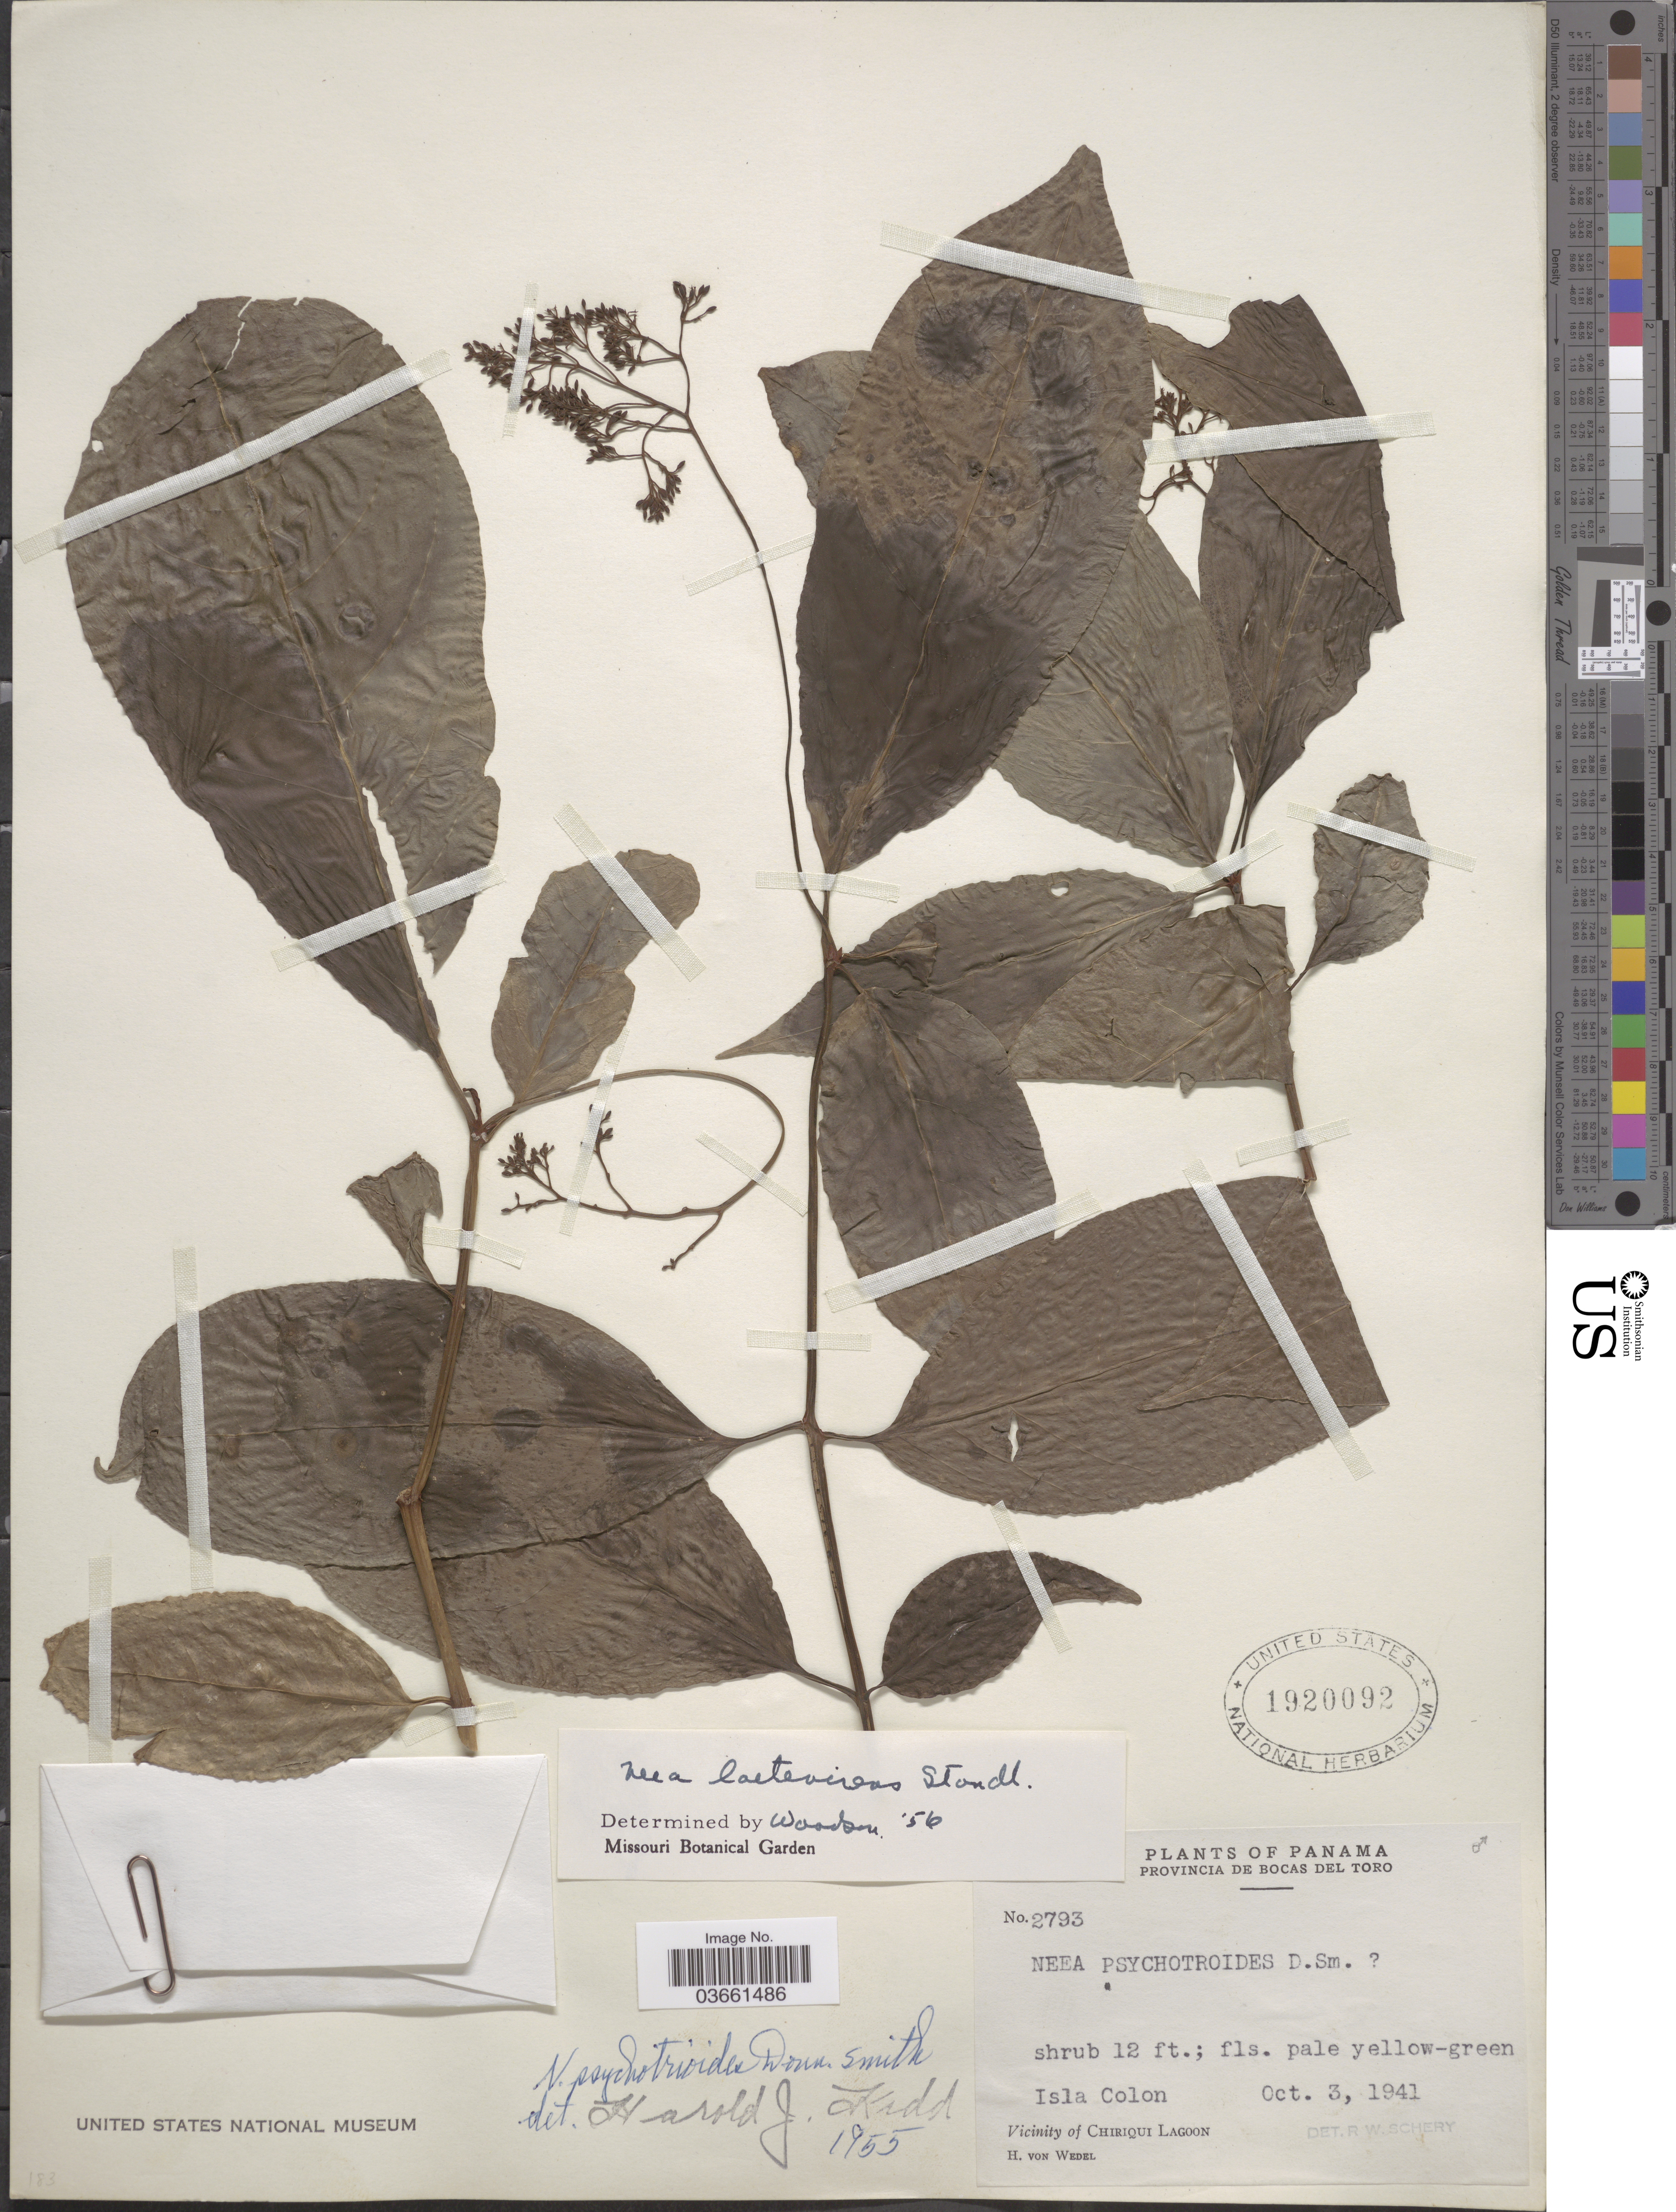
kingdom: Plantae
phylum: Tracheophyta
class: Magnoliopsida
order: Caryophyllales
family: Nyctaginaceae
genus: Neea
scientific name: Neea laetevirens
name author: Standl.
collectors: H. von Wedel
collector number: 2793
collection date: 1941-10-03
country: Panama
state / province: Bocas del Toro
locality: Isla Colon. Vicinity of Chiriqui Lagoon.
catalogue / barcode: US 1920092